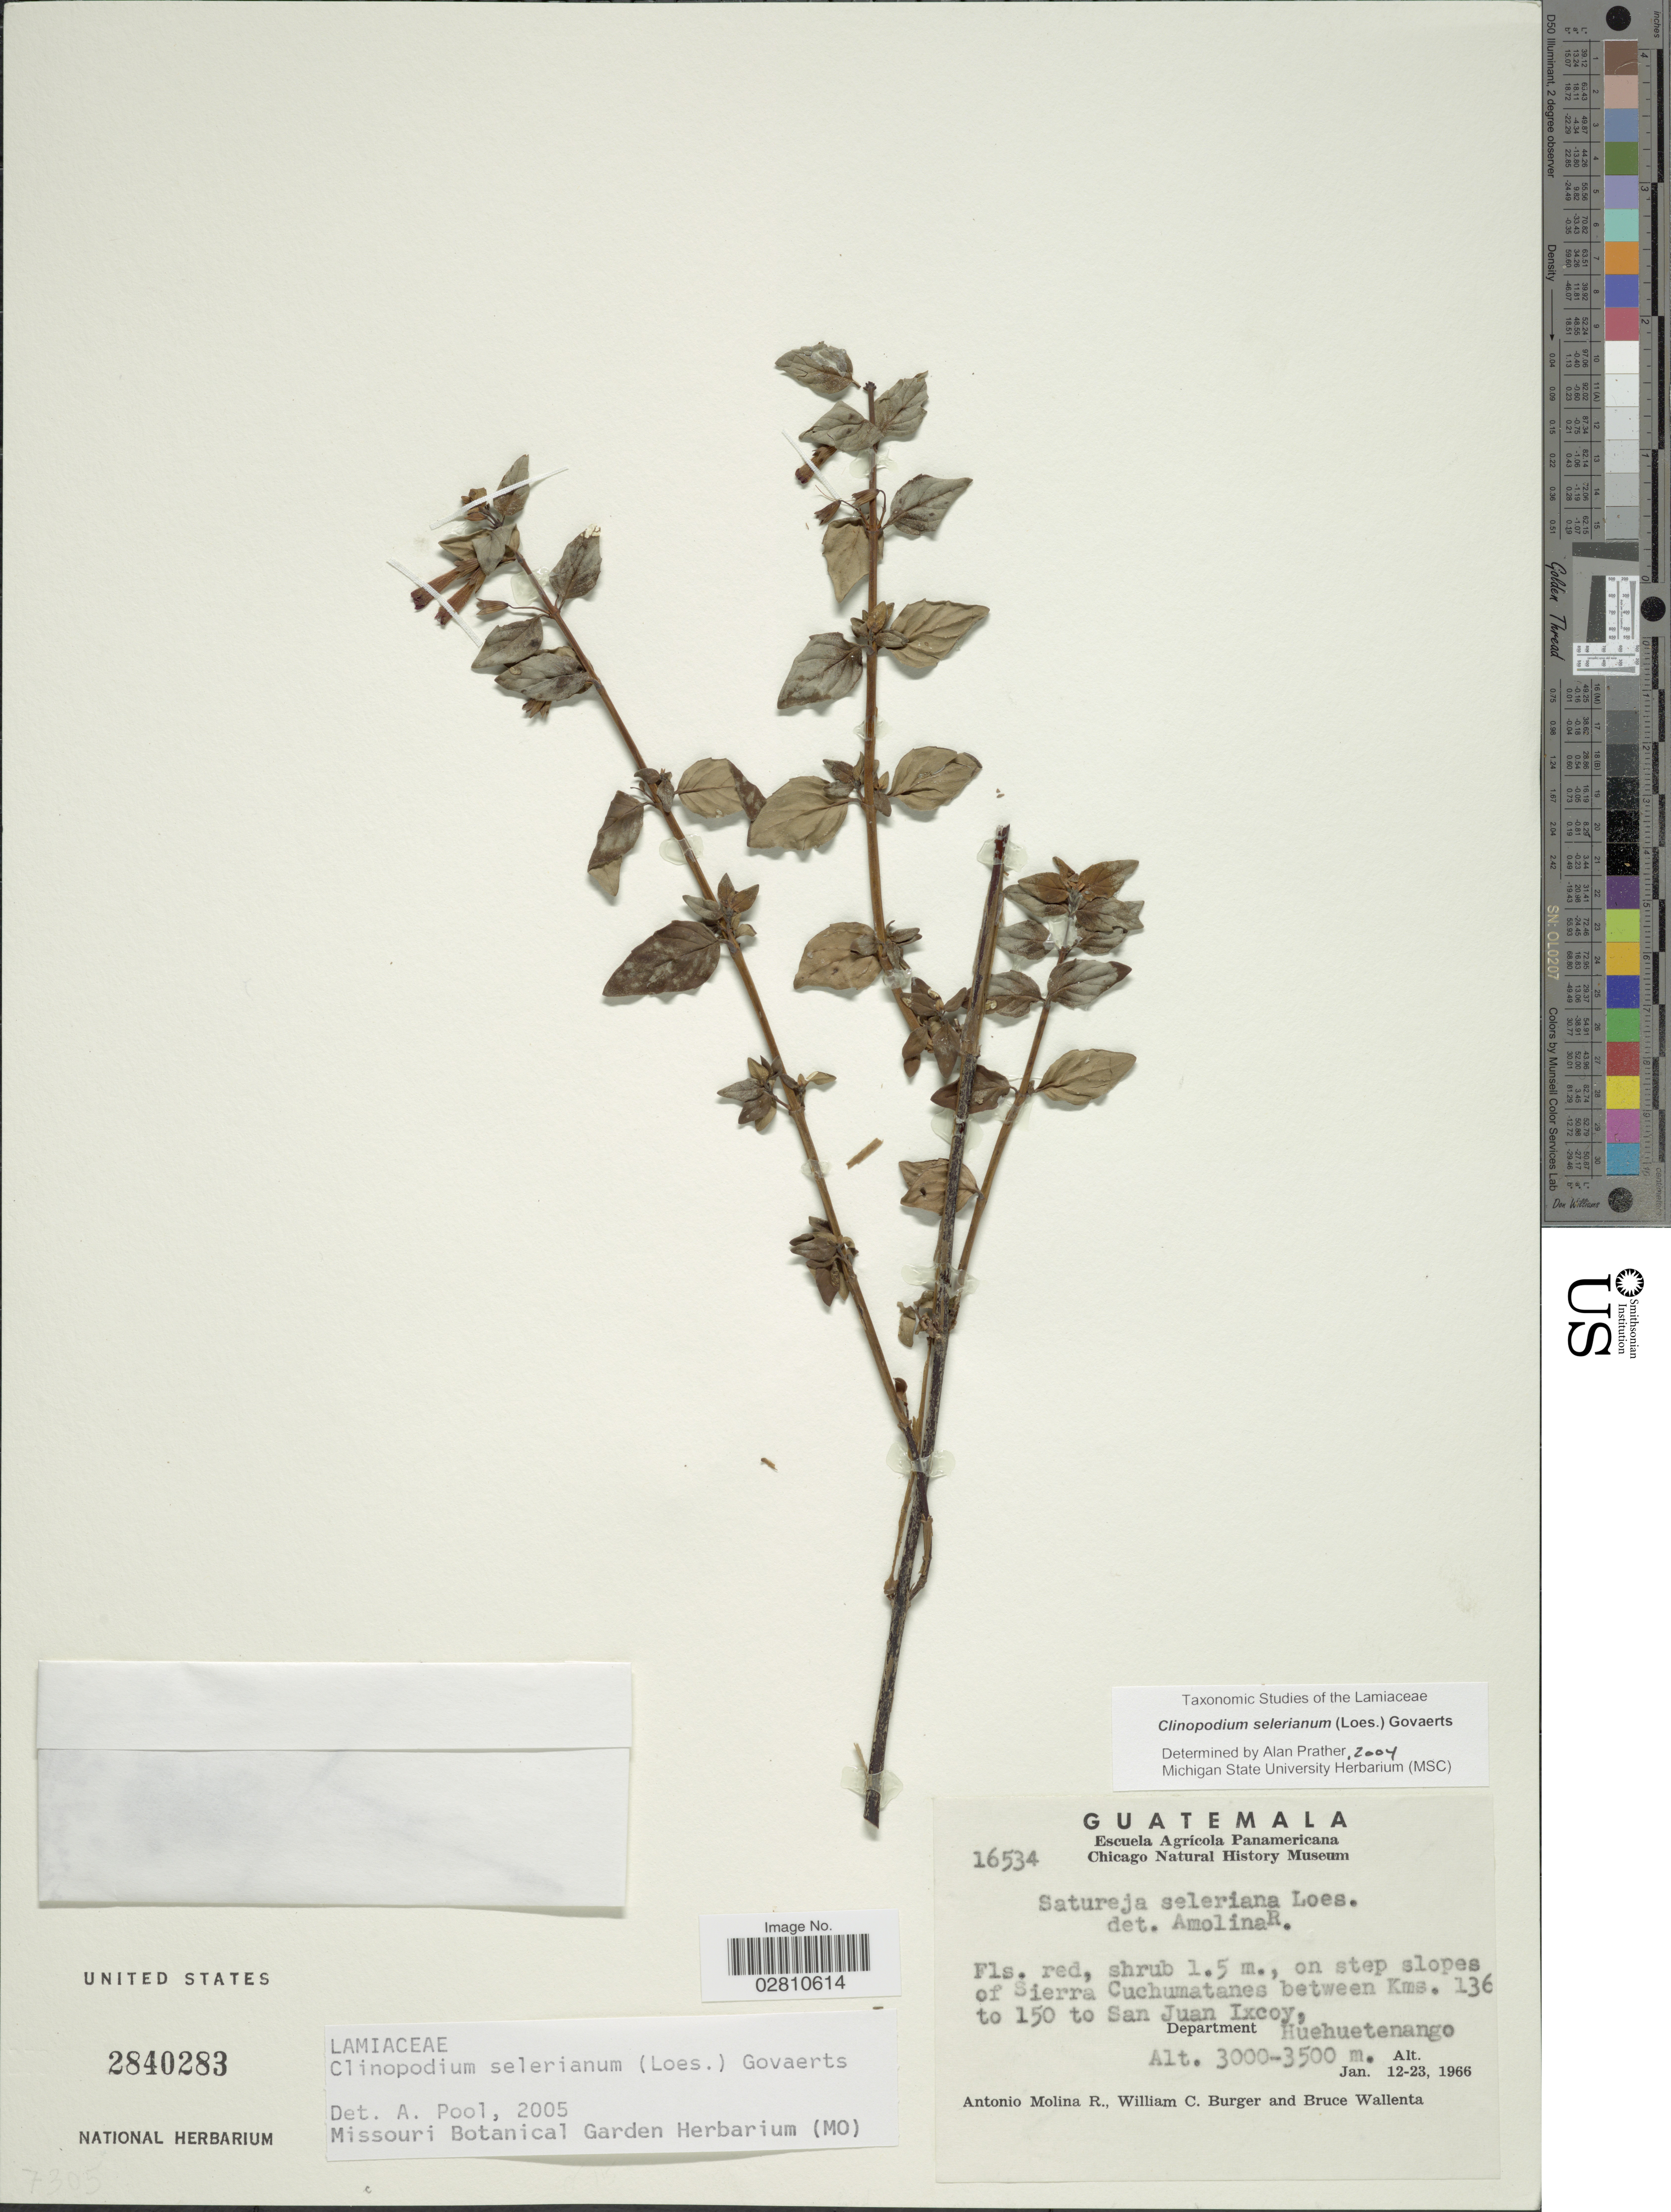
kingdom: Plantae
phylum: Tracheophyta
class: Magnoliopsida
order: Lamiales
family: Lamiaceae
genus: Clinopodium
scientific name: Clinopodium selerianum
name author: (Loes.) Govaerts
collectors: A. Molina R., W. Burger & B. Wallenta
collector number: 16534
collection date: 1966-01-12/1966-01-23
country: Guatemala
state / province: Huehuetenango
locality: Slopes of Sierra Cuchumatanes between Kms. 136 to 150 to San Juan Ixcoy, Department Huehuetenango.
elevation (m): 3000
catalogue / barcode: US 2840283